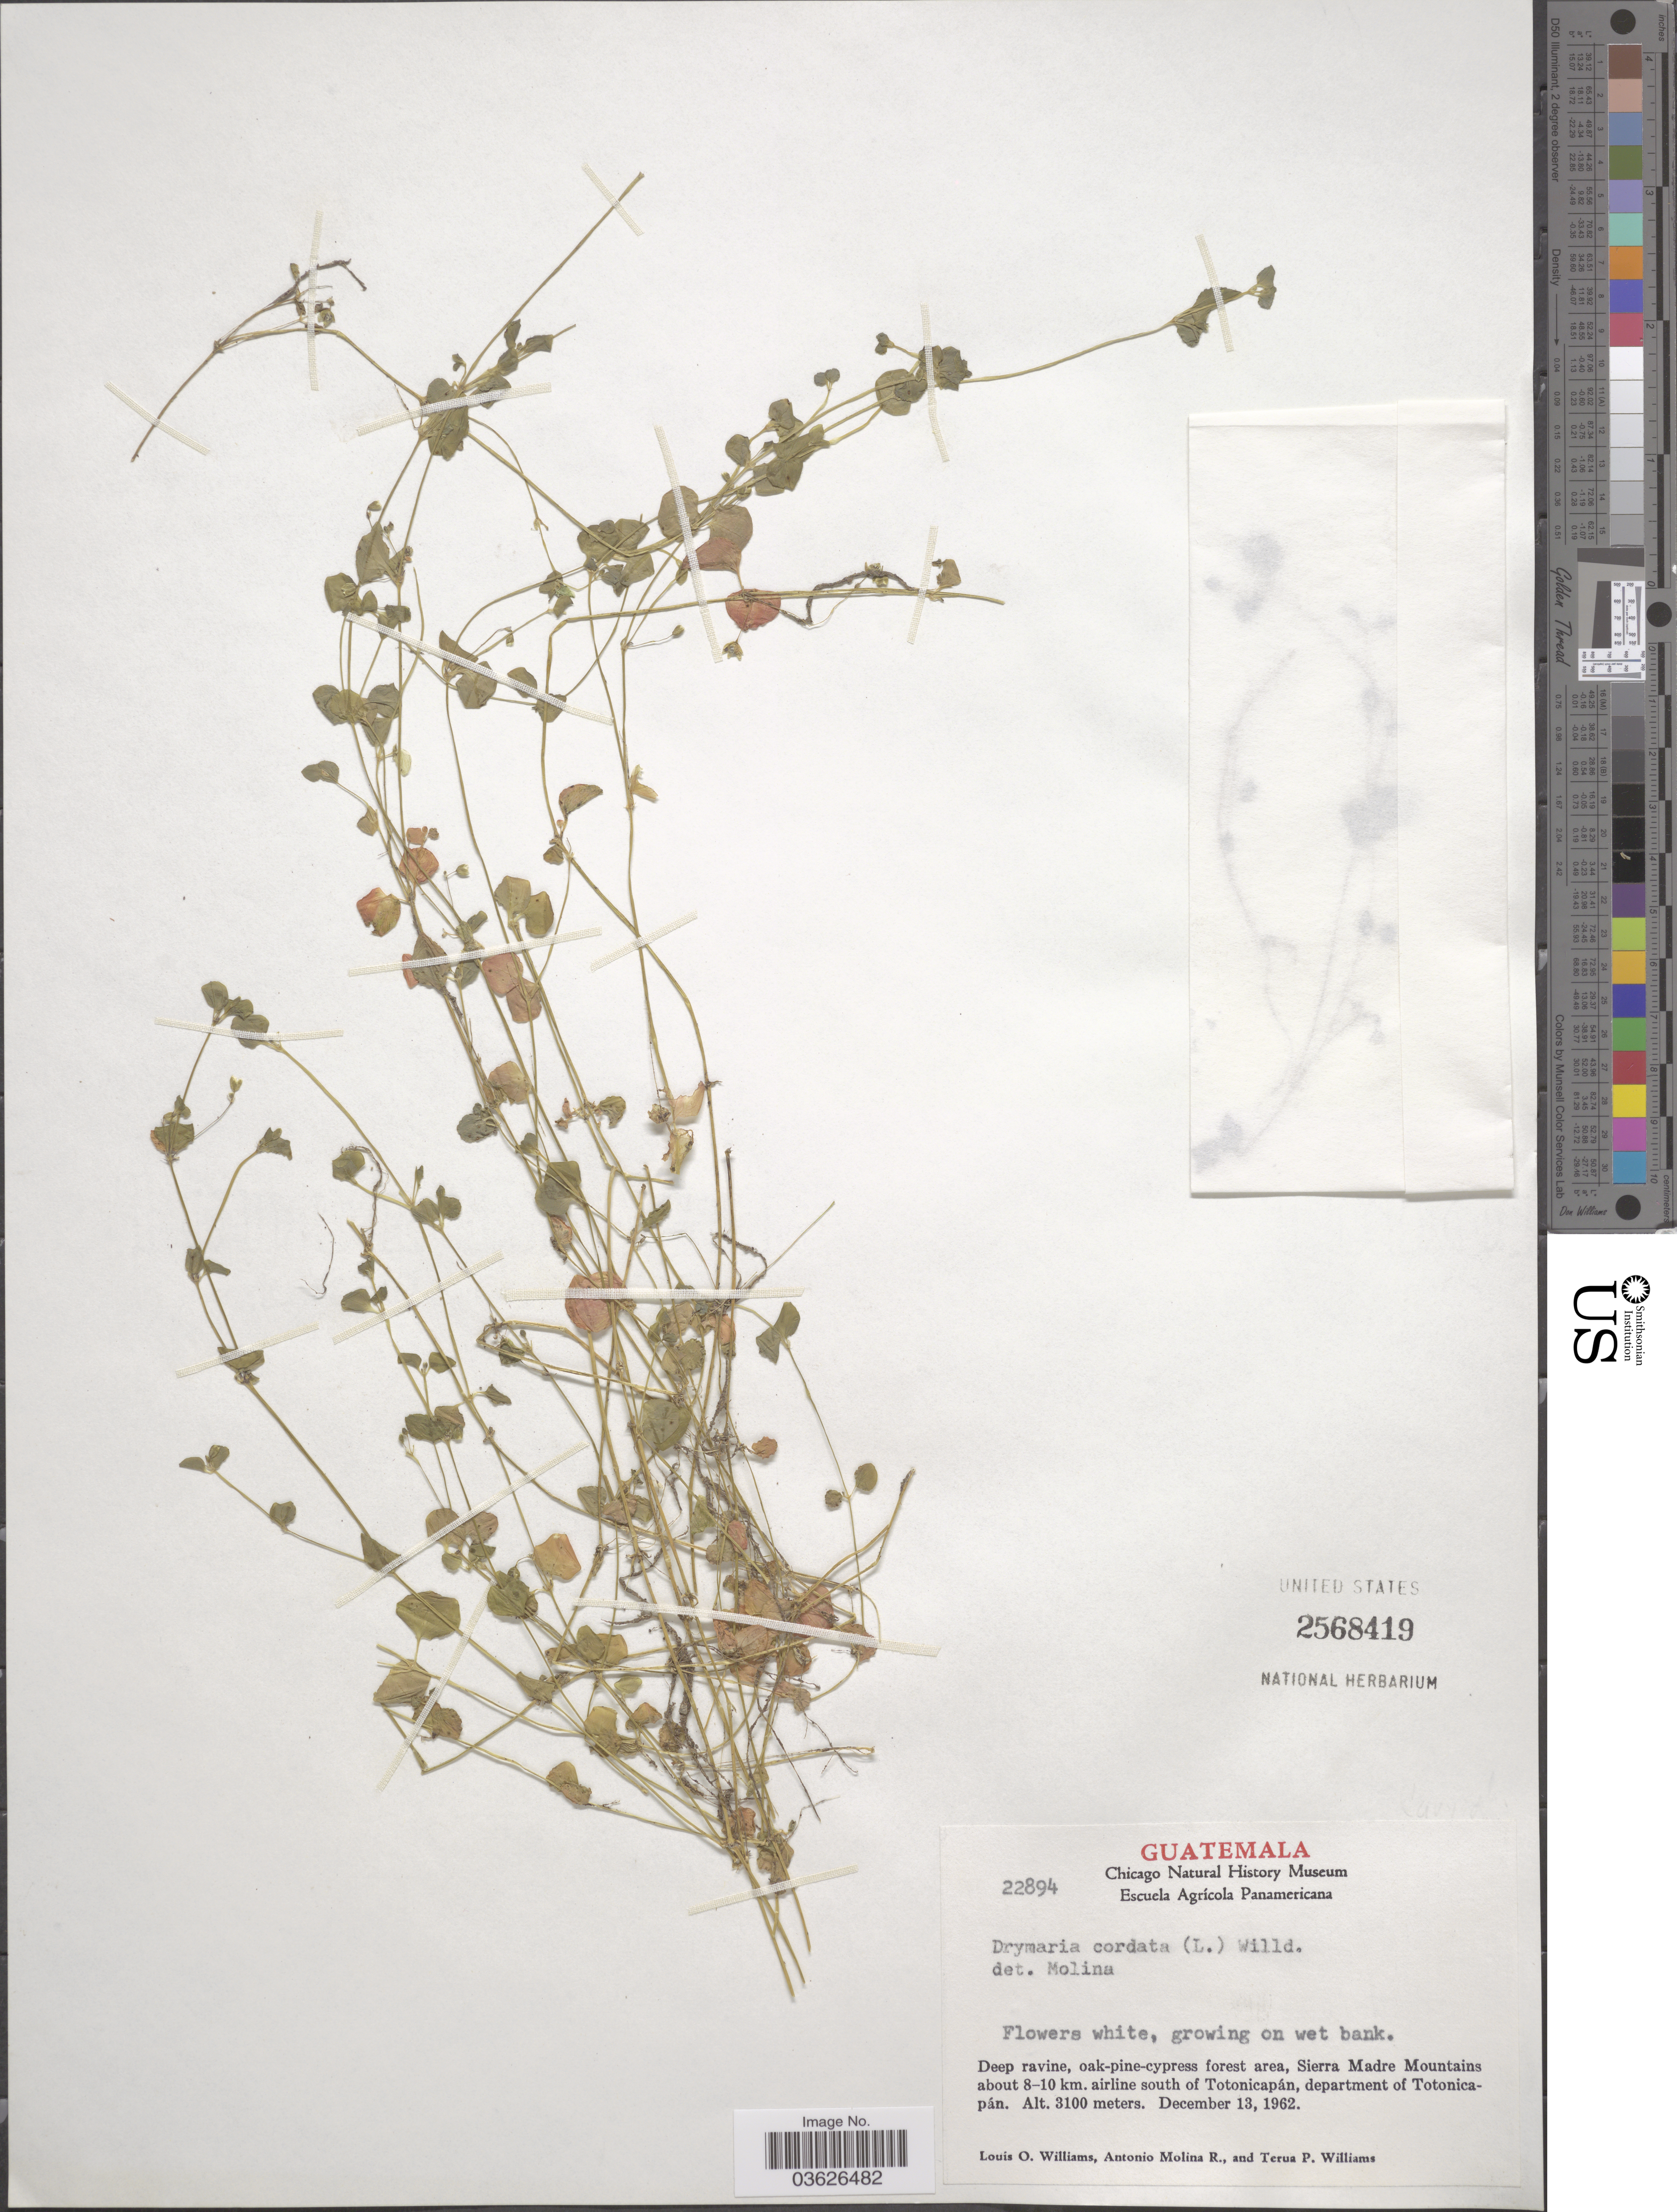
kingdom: Plantae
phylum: Tracheophyta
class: Magnoliopsida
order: Caryophyllales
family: Caryophyllaceae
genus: Drymaria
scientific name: Drymaria cordata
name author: (L.) Willd. ex Schult.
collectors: L. O. Williams, A. Molina R. & T. Williams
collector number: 22894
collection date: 1962-12-13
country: Guatemala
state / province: Totonicapan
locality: Sierra Madre Mountains about 8-10 km. airline south of Totonicapán, department of Totonicapán.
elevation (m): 3100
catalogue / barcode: US 2568419